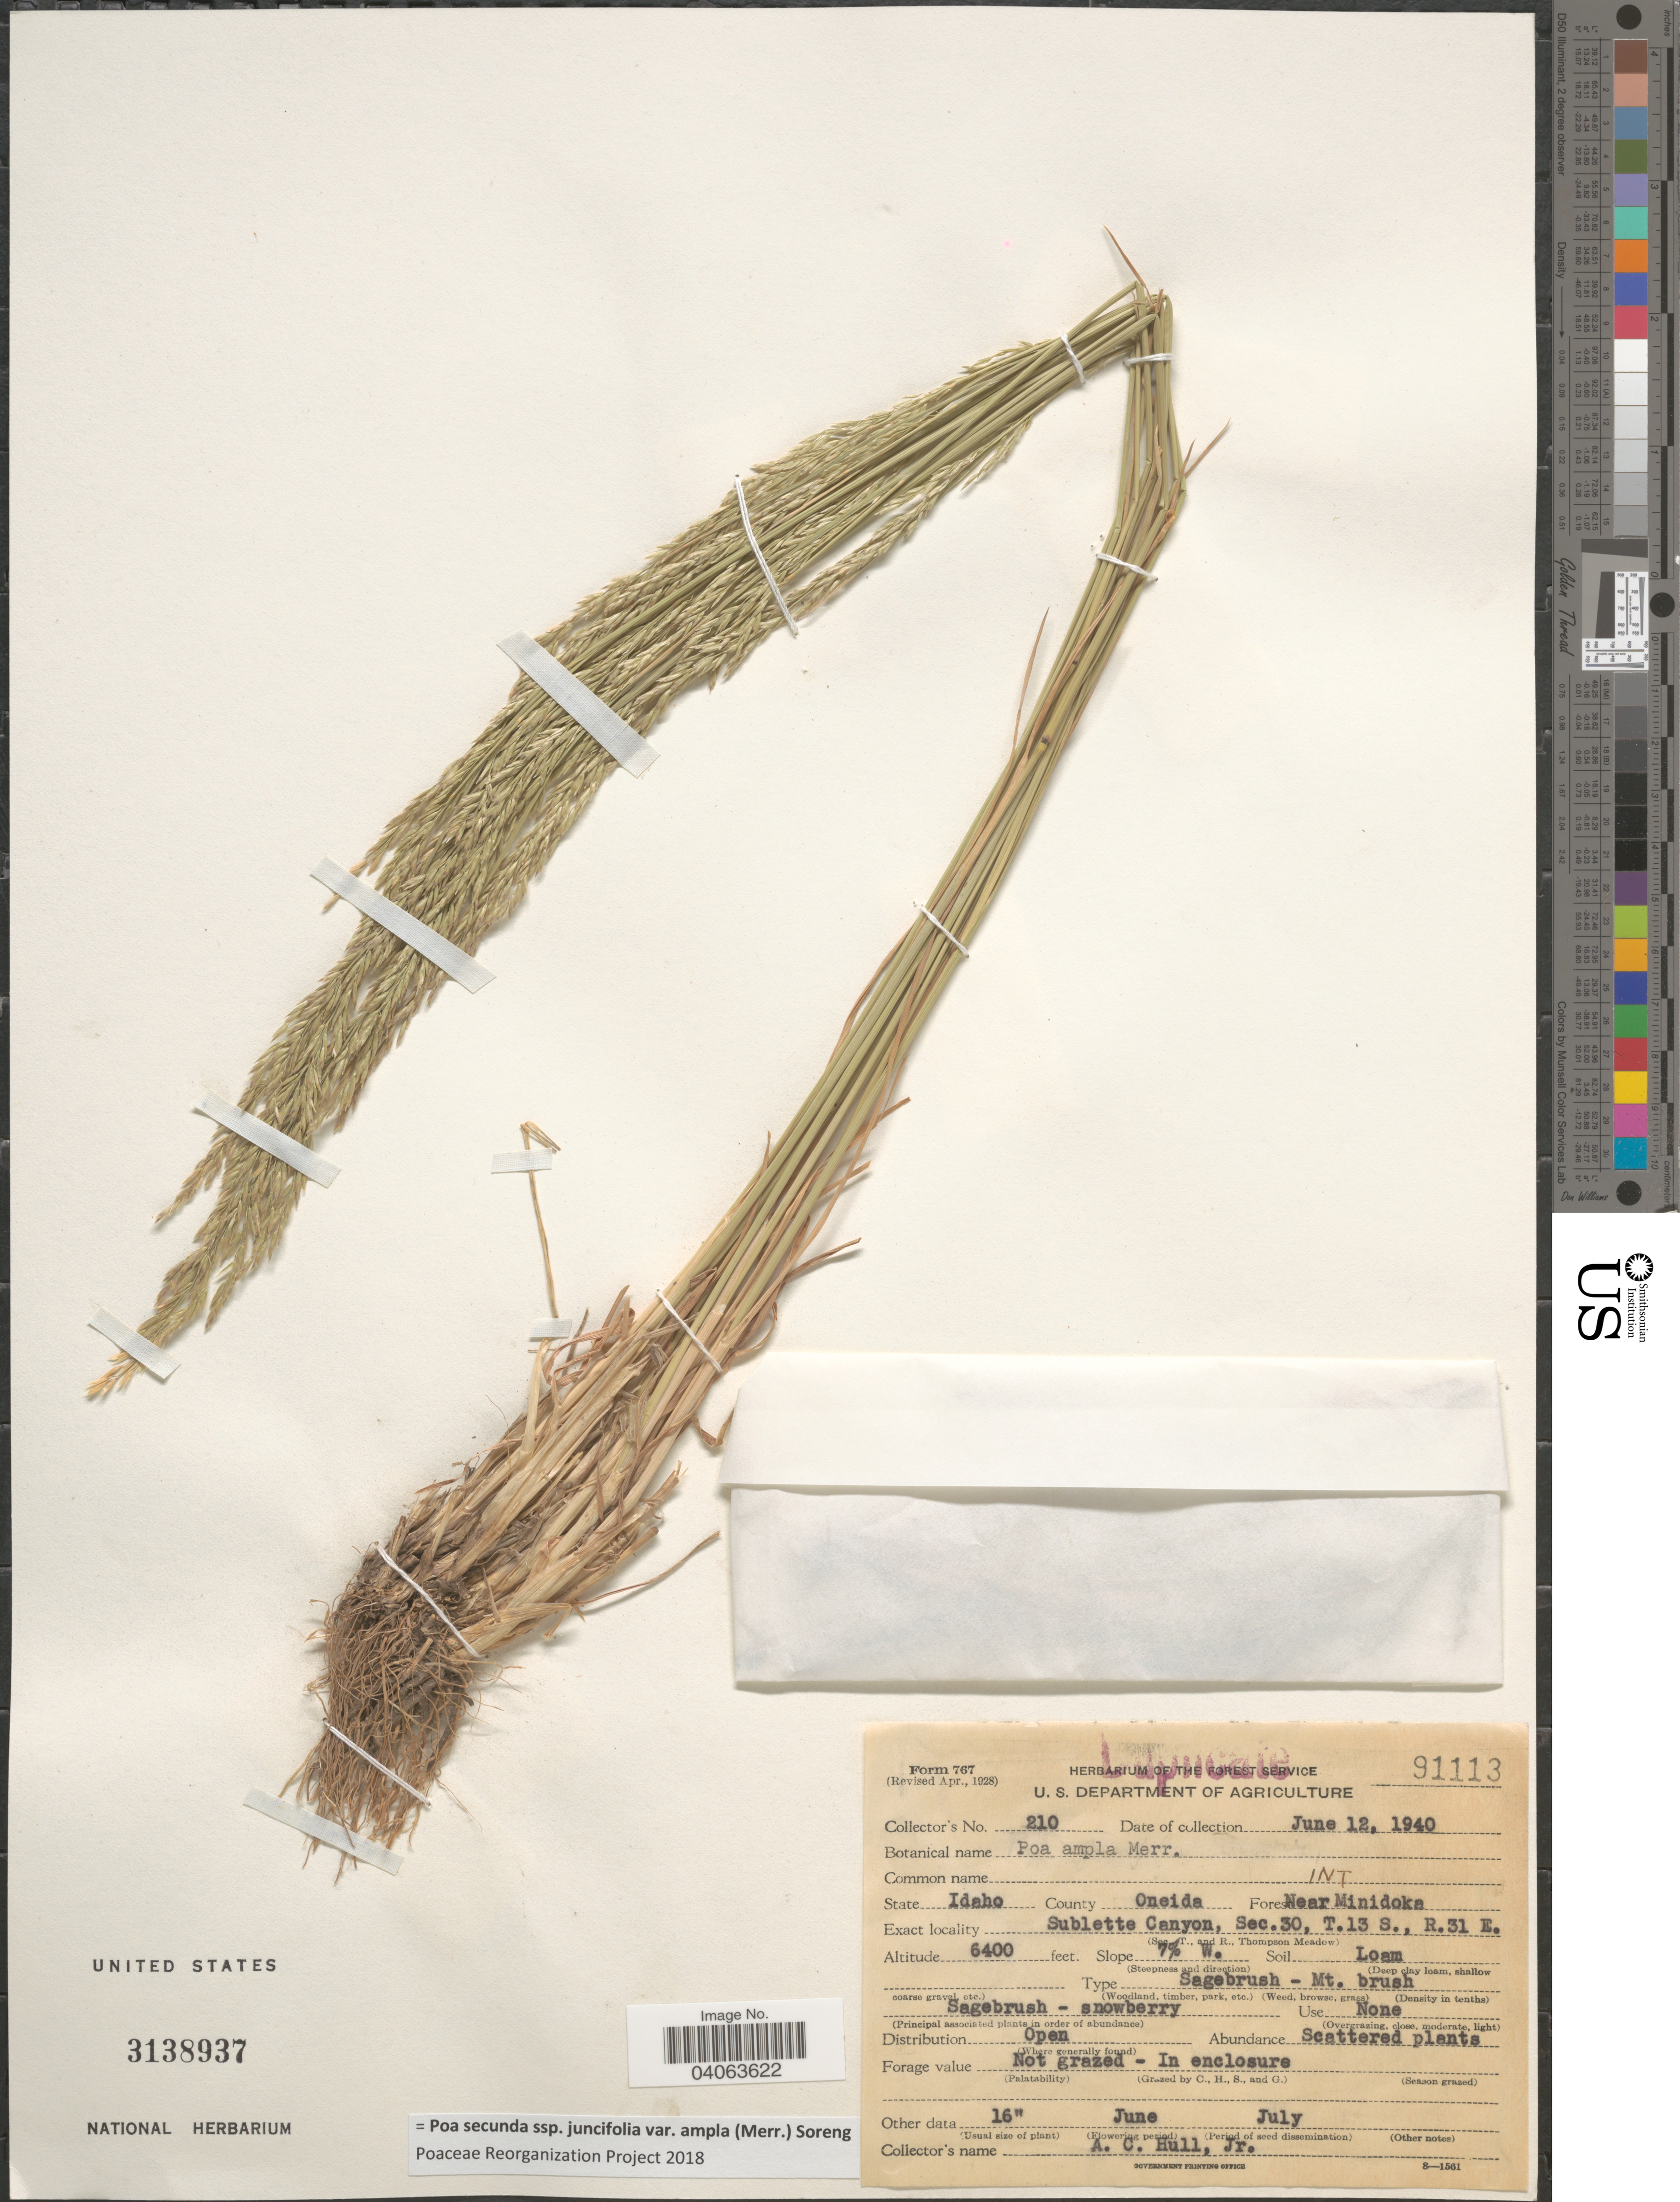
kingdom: Plantae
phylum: Tracheophyta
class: Liliopsida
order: Poales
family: Poaceae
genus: Poa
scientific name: Poa secunda subsp. juncifolia var. ampla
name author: (Merr.) Soreng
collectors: A. Hull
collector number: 210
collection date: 1940-06-12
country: United States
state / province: Idaho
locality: County Oneida. Forest Near Minidoka, INT [unsure placement] Sublette Canyon, Sec. 30, T.13 S., R.31 E. Slope 7% W.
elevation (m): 1951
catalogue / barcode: US 3138937